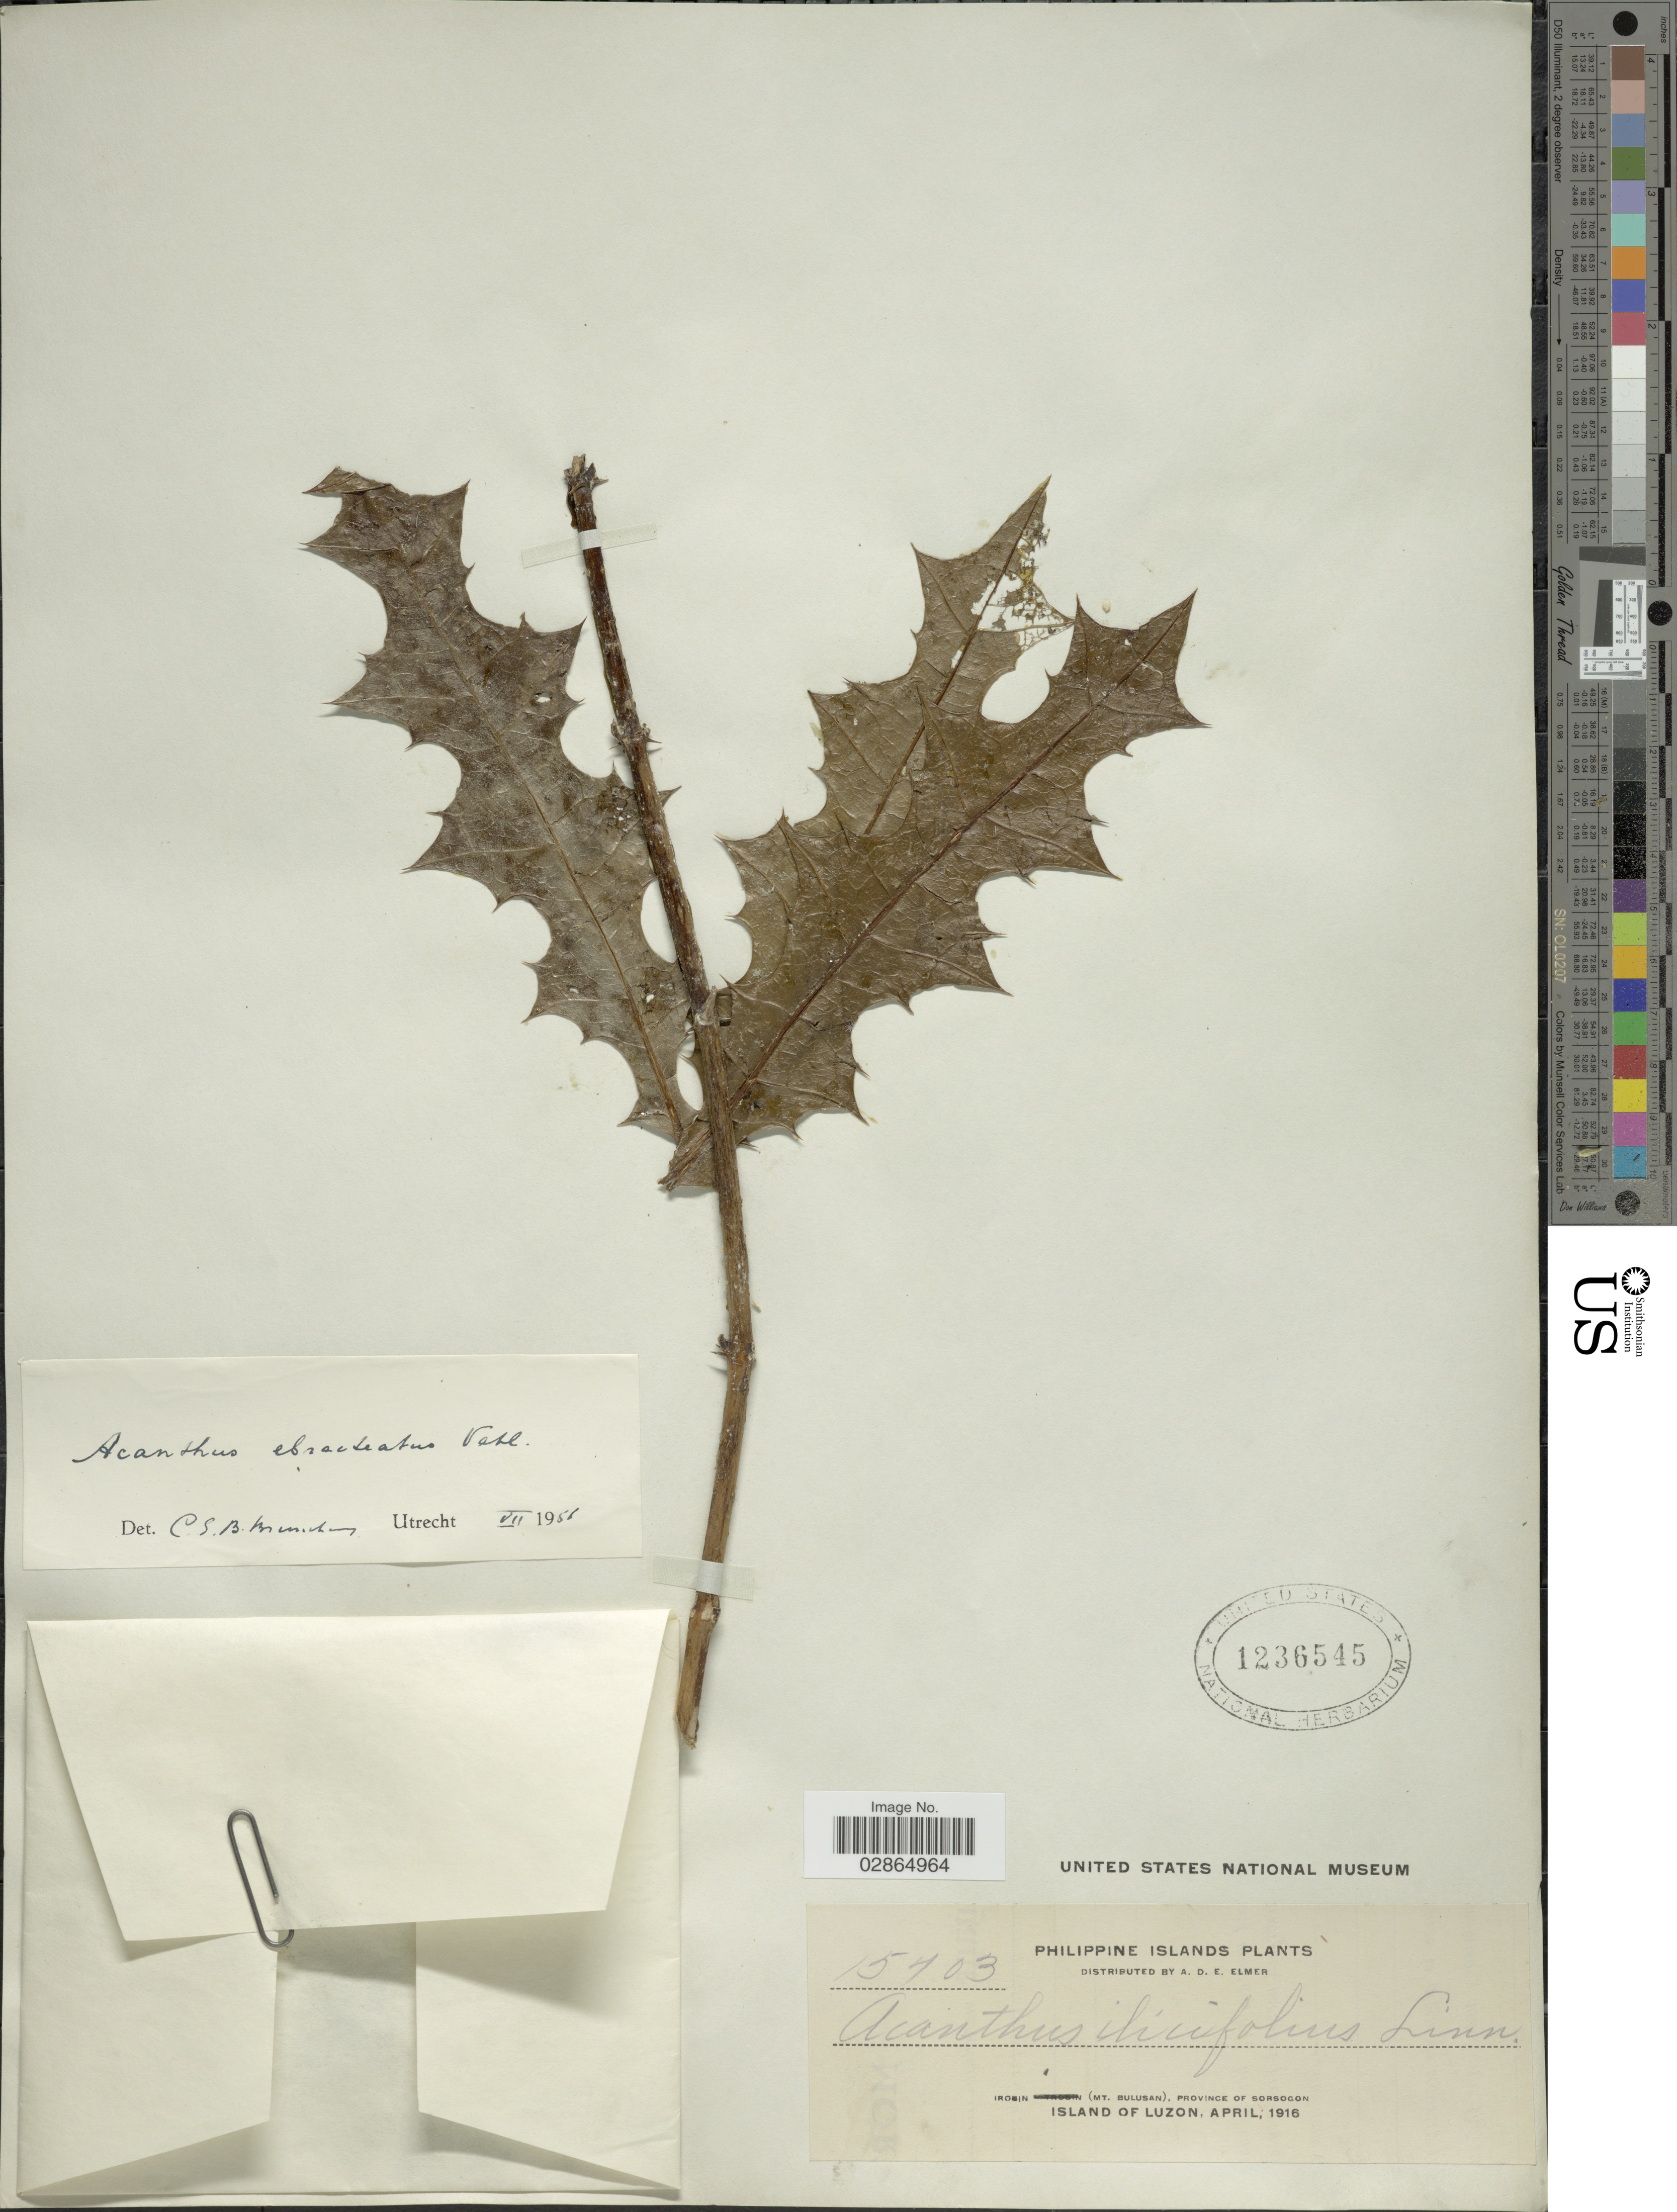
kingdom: Plantae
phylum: Tracheophyta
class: Magnoliopsida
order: Lamiales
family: Acanthaceae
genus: Acanthus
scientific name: Acanthus ebracteatus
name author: Vahl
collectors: A. D. E. Elmer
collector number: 15403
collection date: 1916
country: Philippines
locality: Irosin (Mt. Bulusan), Province of Sorsogon. Island of Luzon.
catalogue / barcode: US 1236545